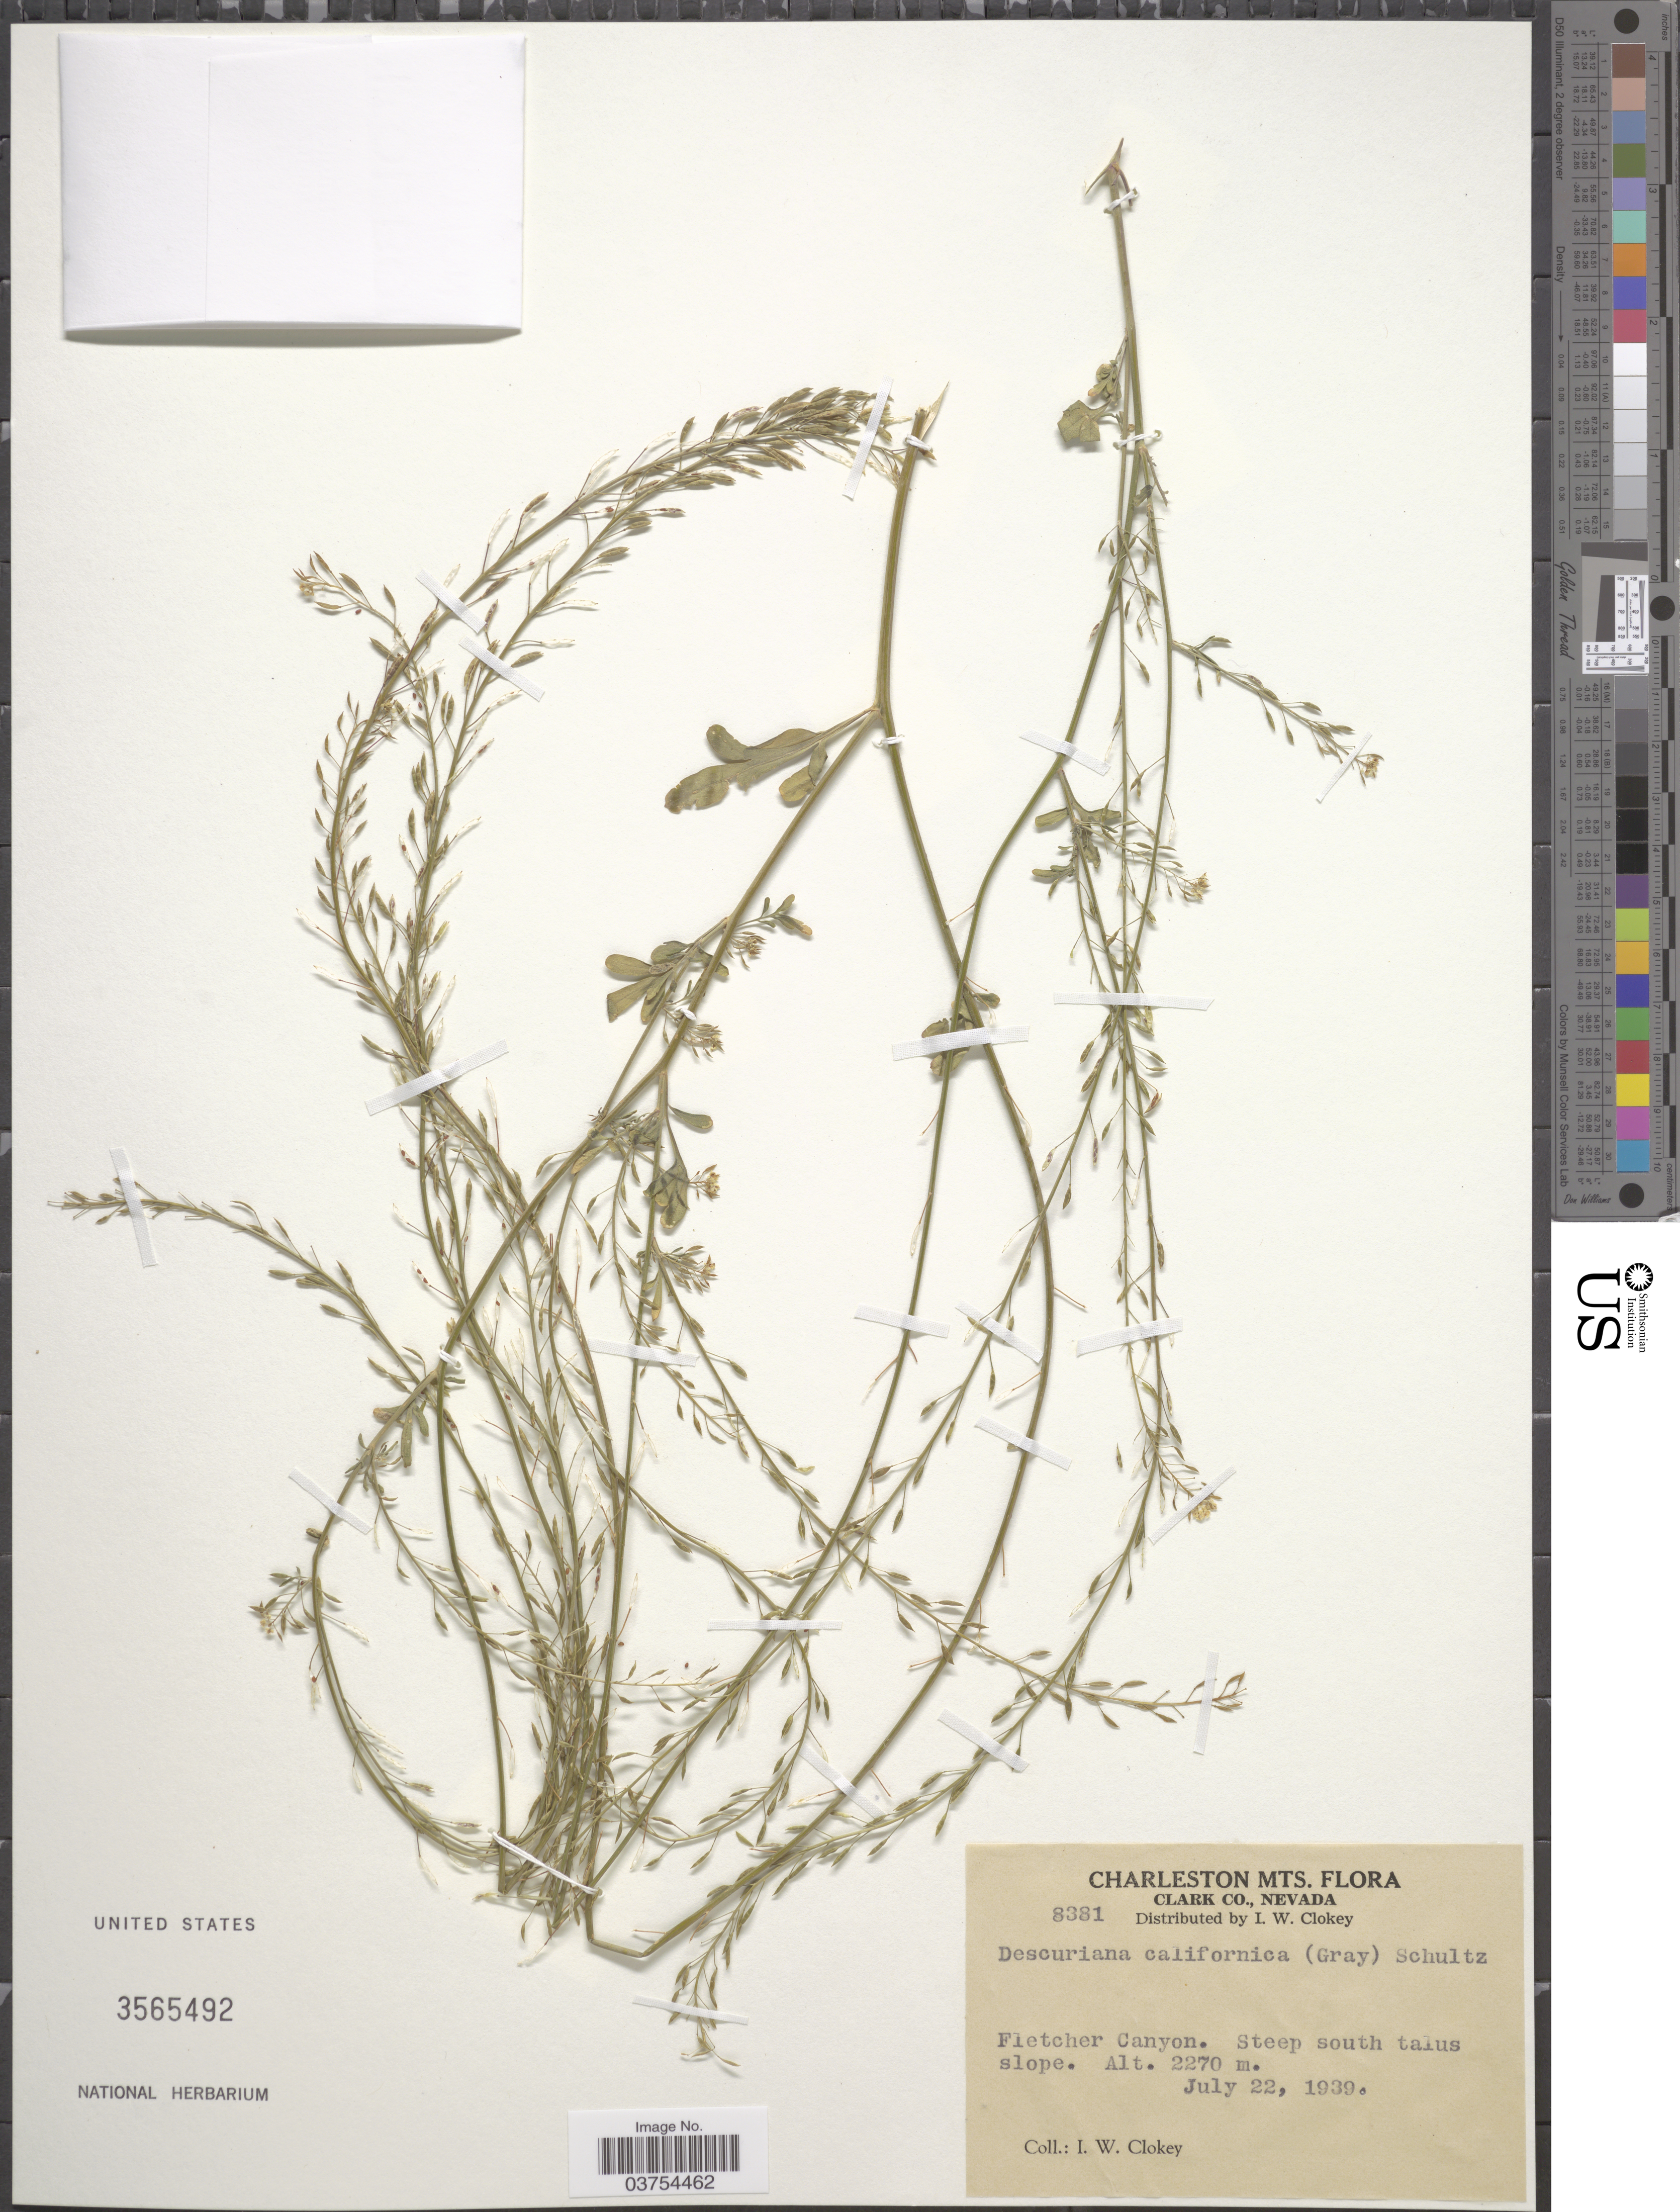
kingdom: Plantae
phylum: Tracheophyta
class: Magnoliopsida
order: Brassicales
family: Brassicaceae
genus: Descurainia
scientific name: Descurainia californica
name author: (A. Gray) O.E. Schulz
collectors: I. W. Clokey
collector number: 8381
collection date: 1939-07-22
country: United States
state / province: Nevada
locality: Charleston Mts. Clark Co. Fletcher Canyon. Steep south talus slope.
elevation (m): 2270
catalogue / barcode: US 3565492